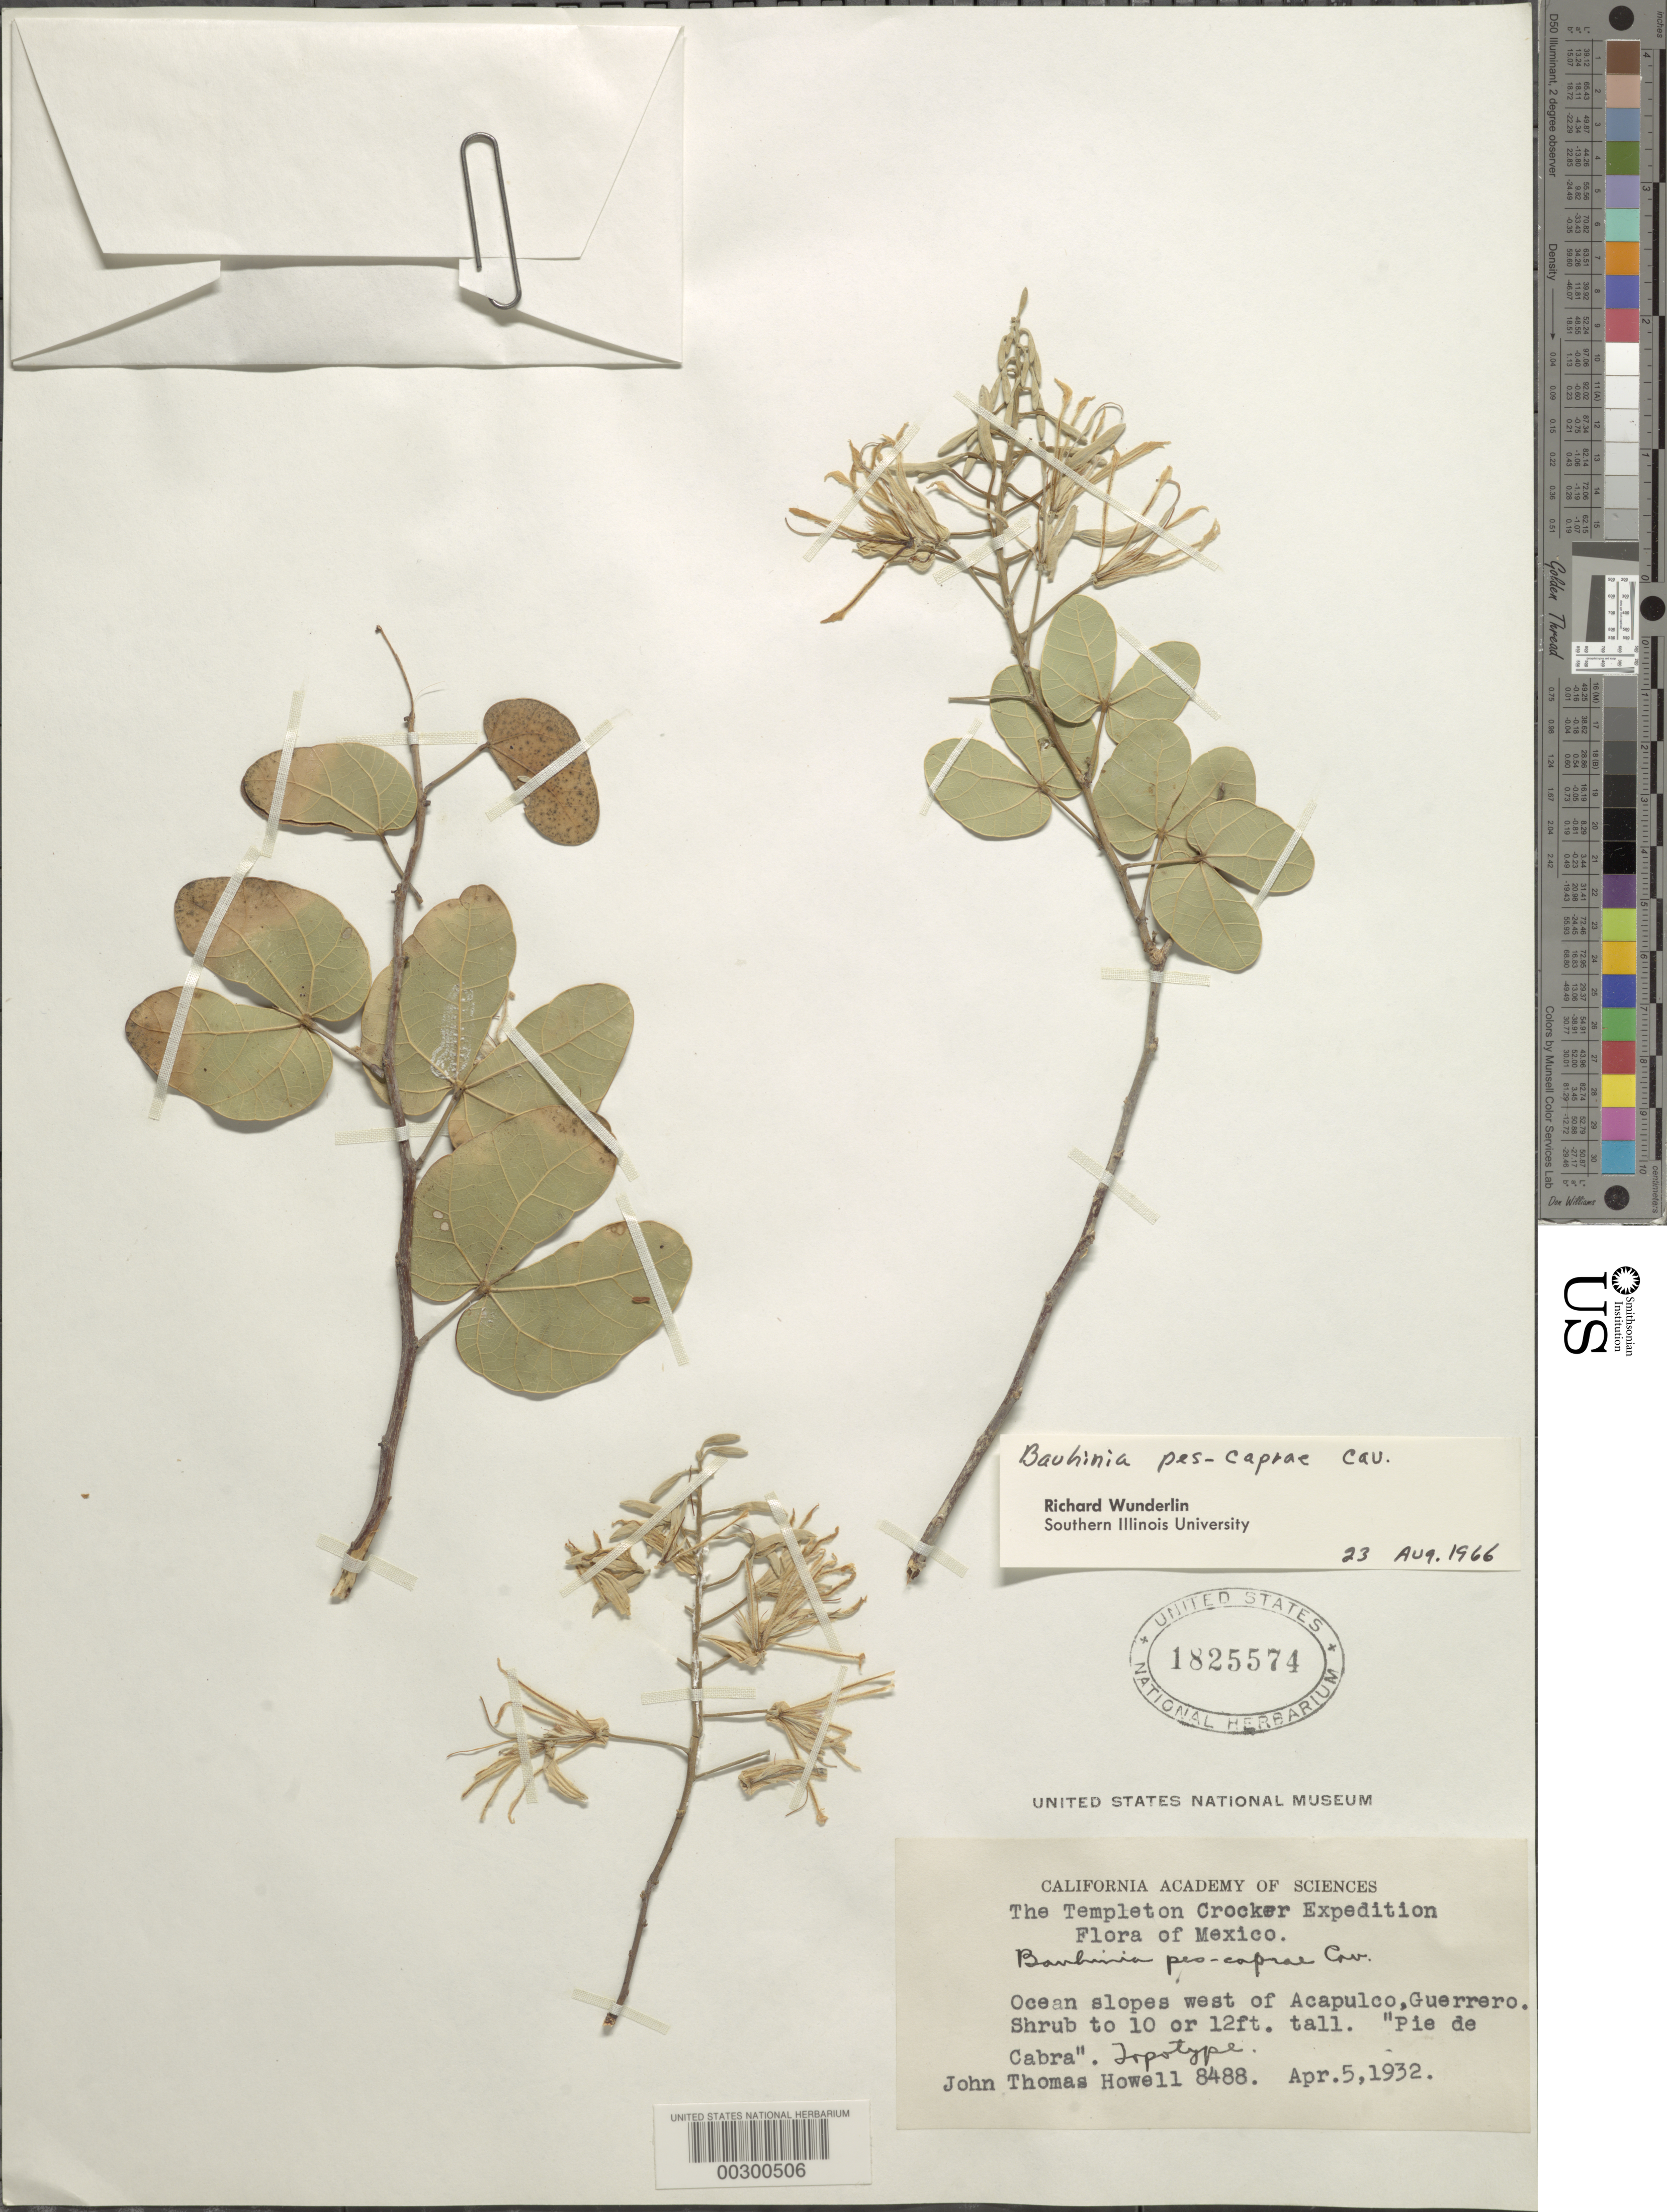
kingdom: Plantae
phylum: Tracheophyta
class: Magnoliopsida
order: Fabales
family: Fabaceae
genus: Bauhinia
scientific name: Bauhinia pes-caprae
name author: Cav.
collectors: J. T. Howell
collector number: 8488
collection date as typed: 05 Apr 1932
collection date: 1932-04-05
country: Mexico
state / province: Guerrero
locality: W of Acapulco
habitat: Ocean slopes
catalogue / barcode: US 1825574